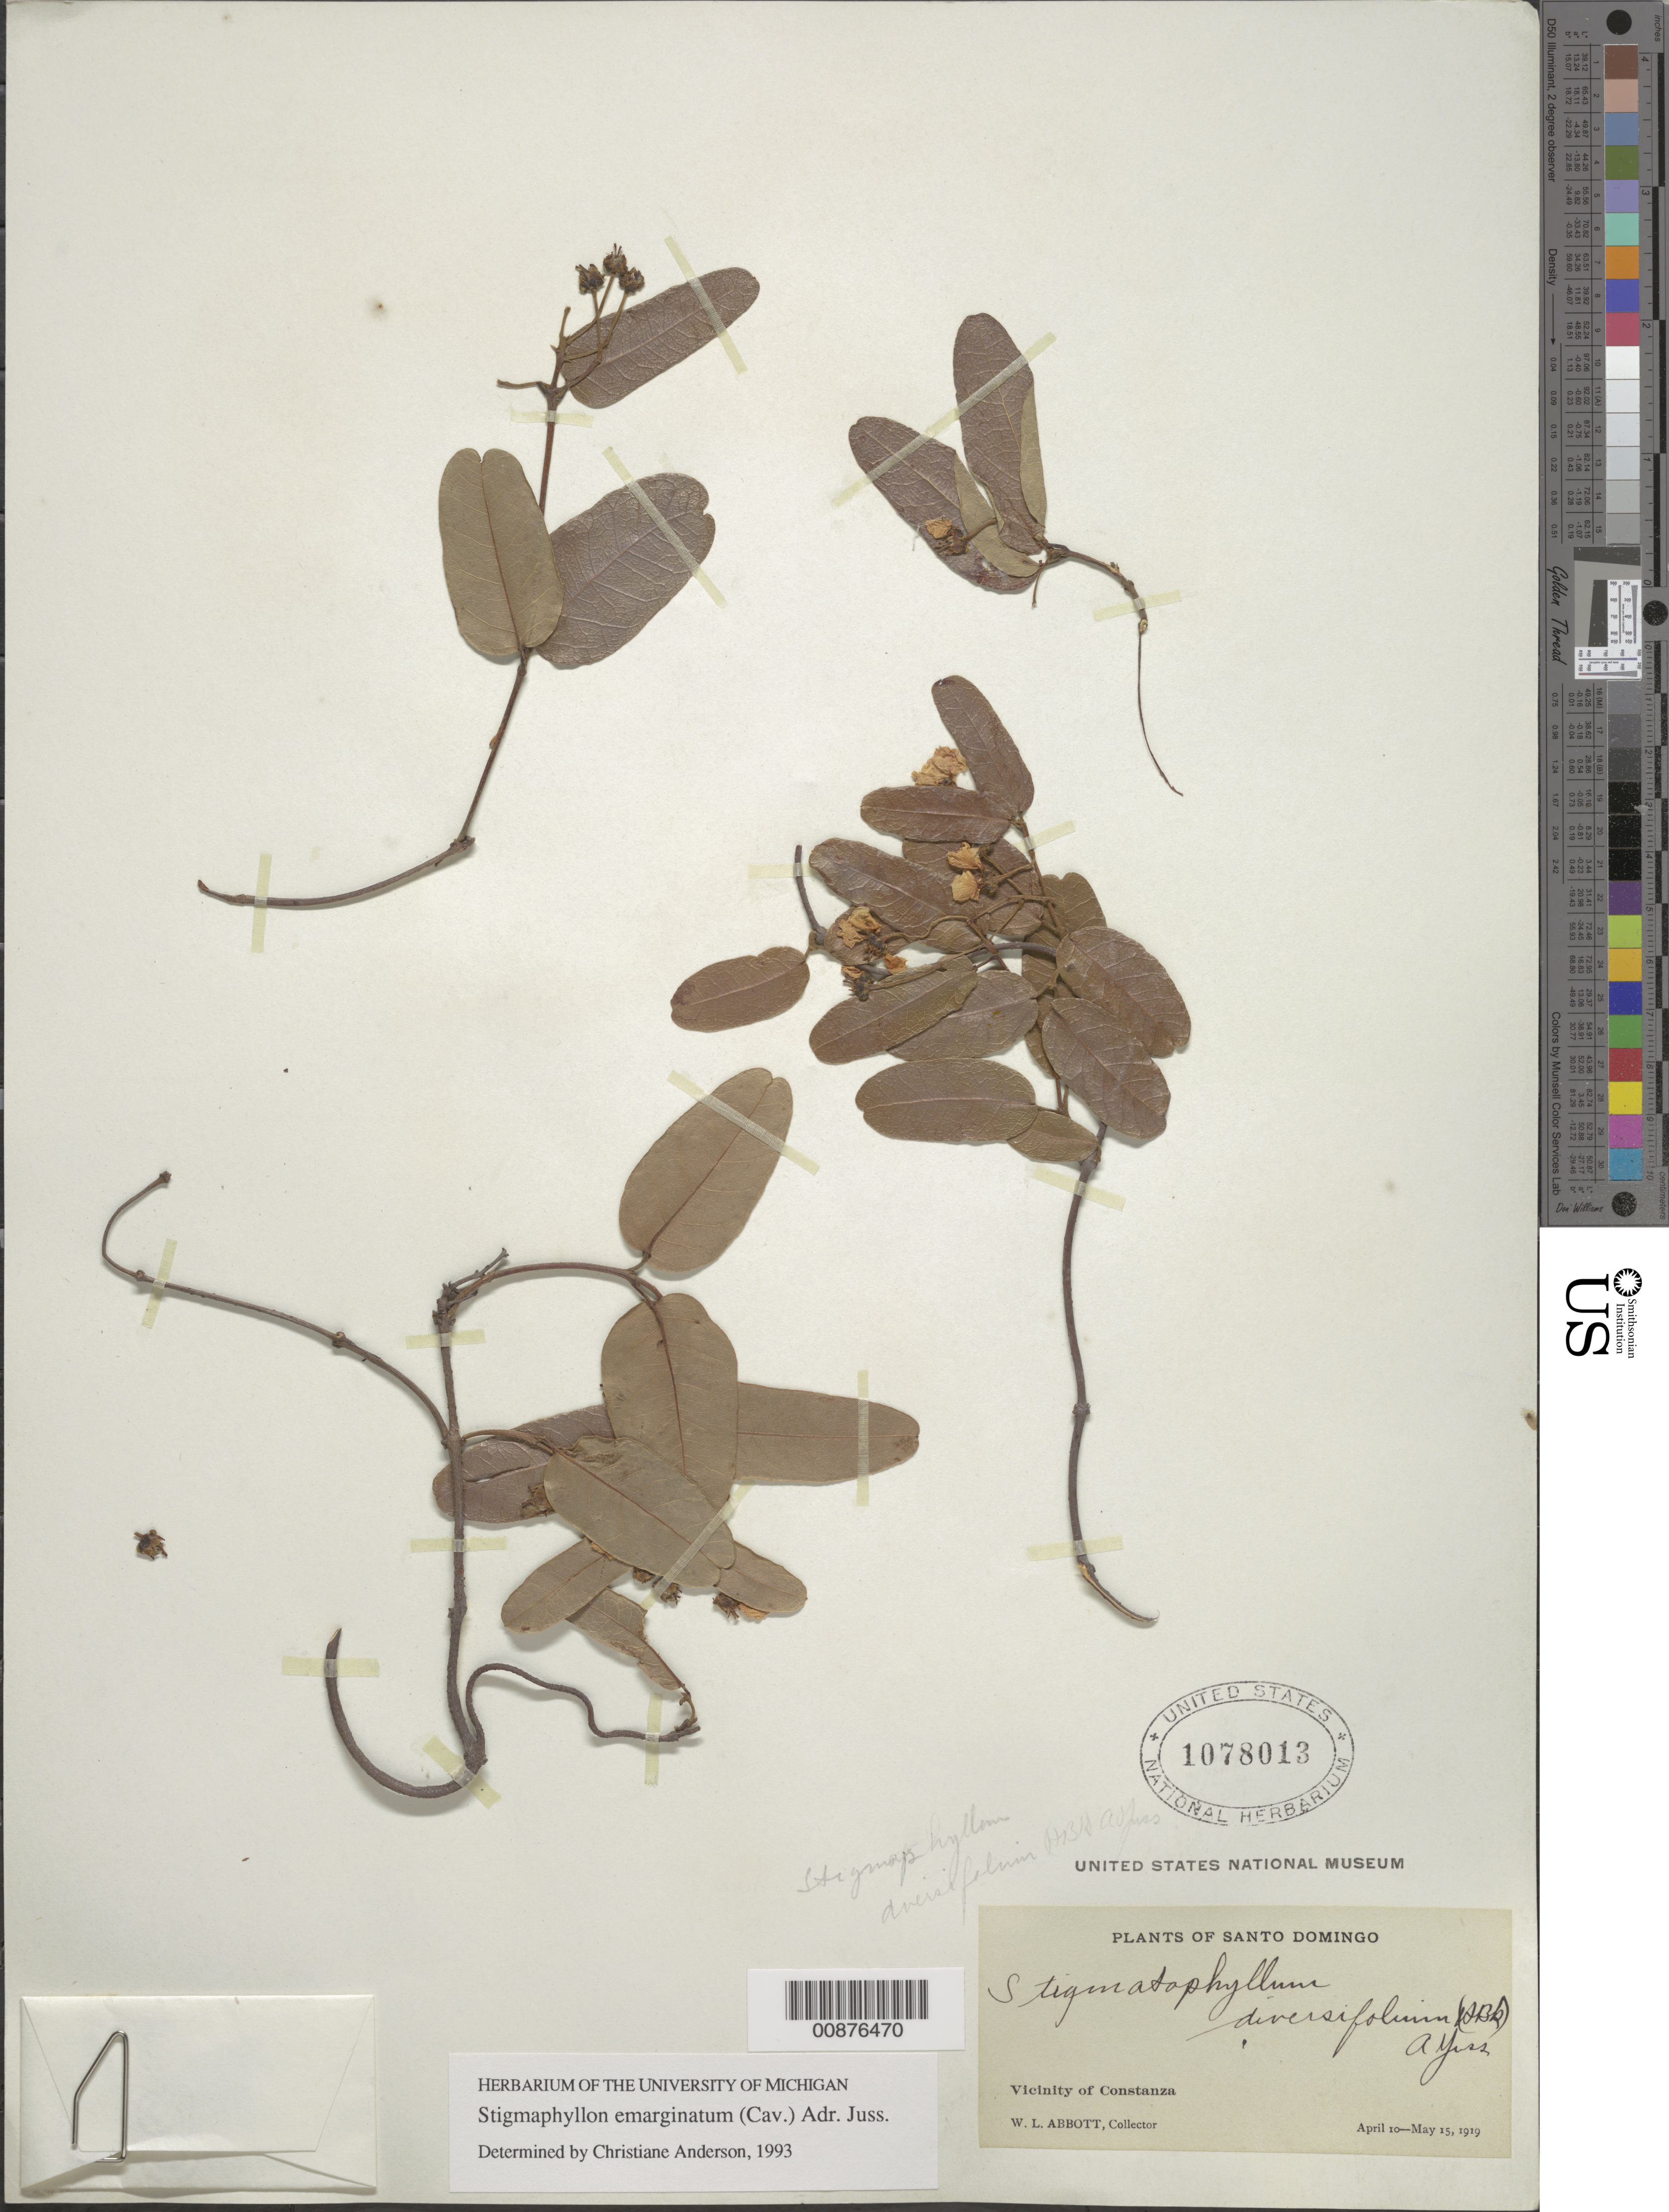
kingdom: Plantae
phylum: Tracheophyta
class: Magnoliopsida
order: Malpighiales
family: Malpighiaceae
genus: Stigmaphyllon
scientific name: Stigmaphyllon emarginatum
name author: (Cav.) A. Juss.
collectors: W. L. Abbott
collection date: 1919-04-10/1919-05-15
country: Dominican Republic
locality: Santo Domingo, Vicinity of Constanza.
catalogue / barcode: US 1078013